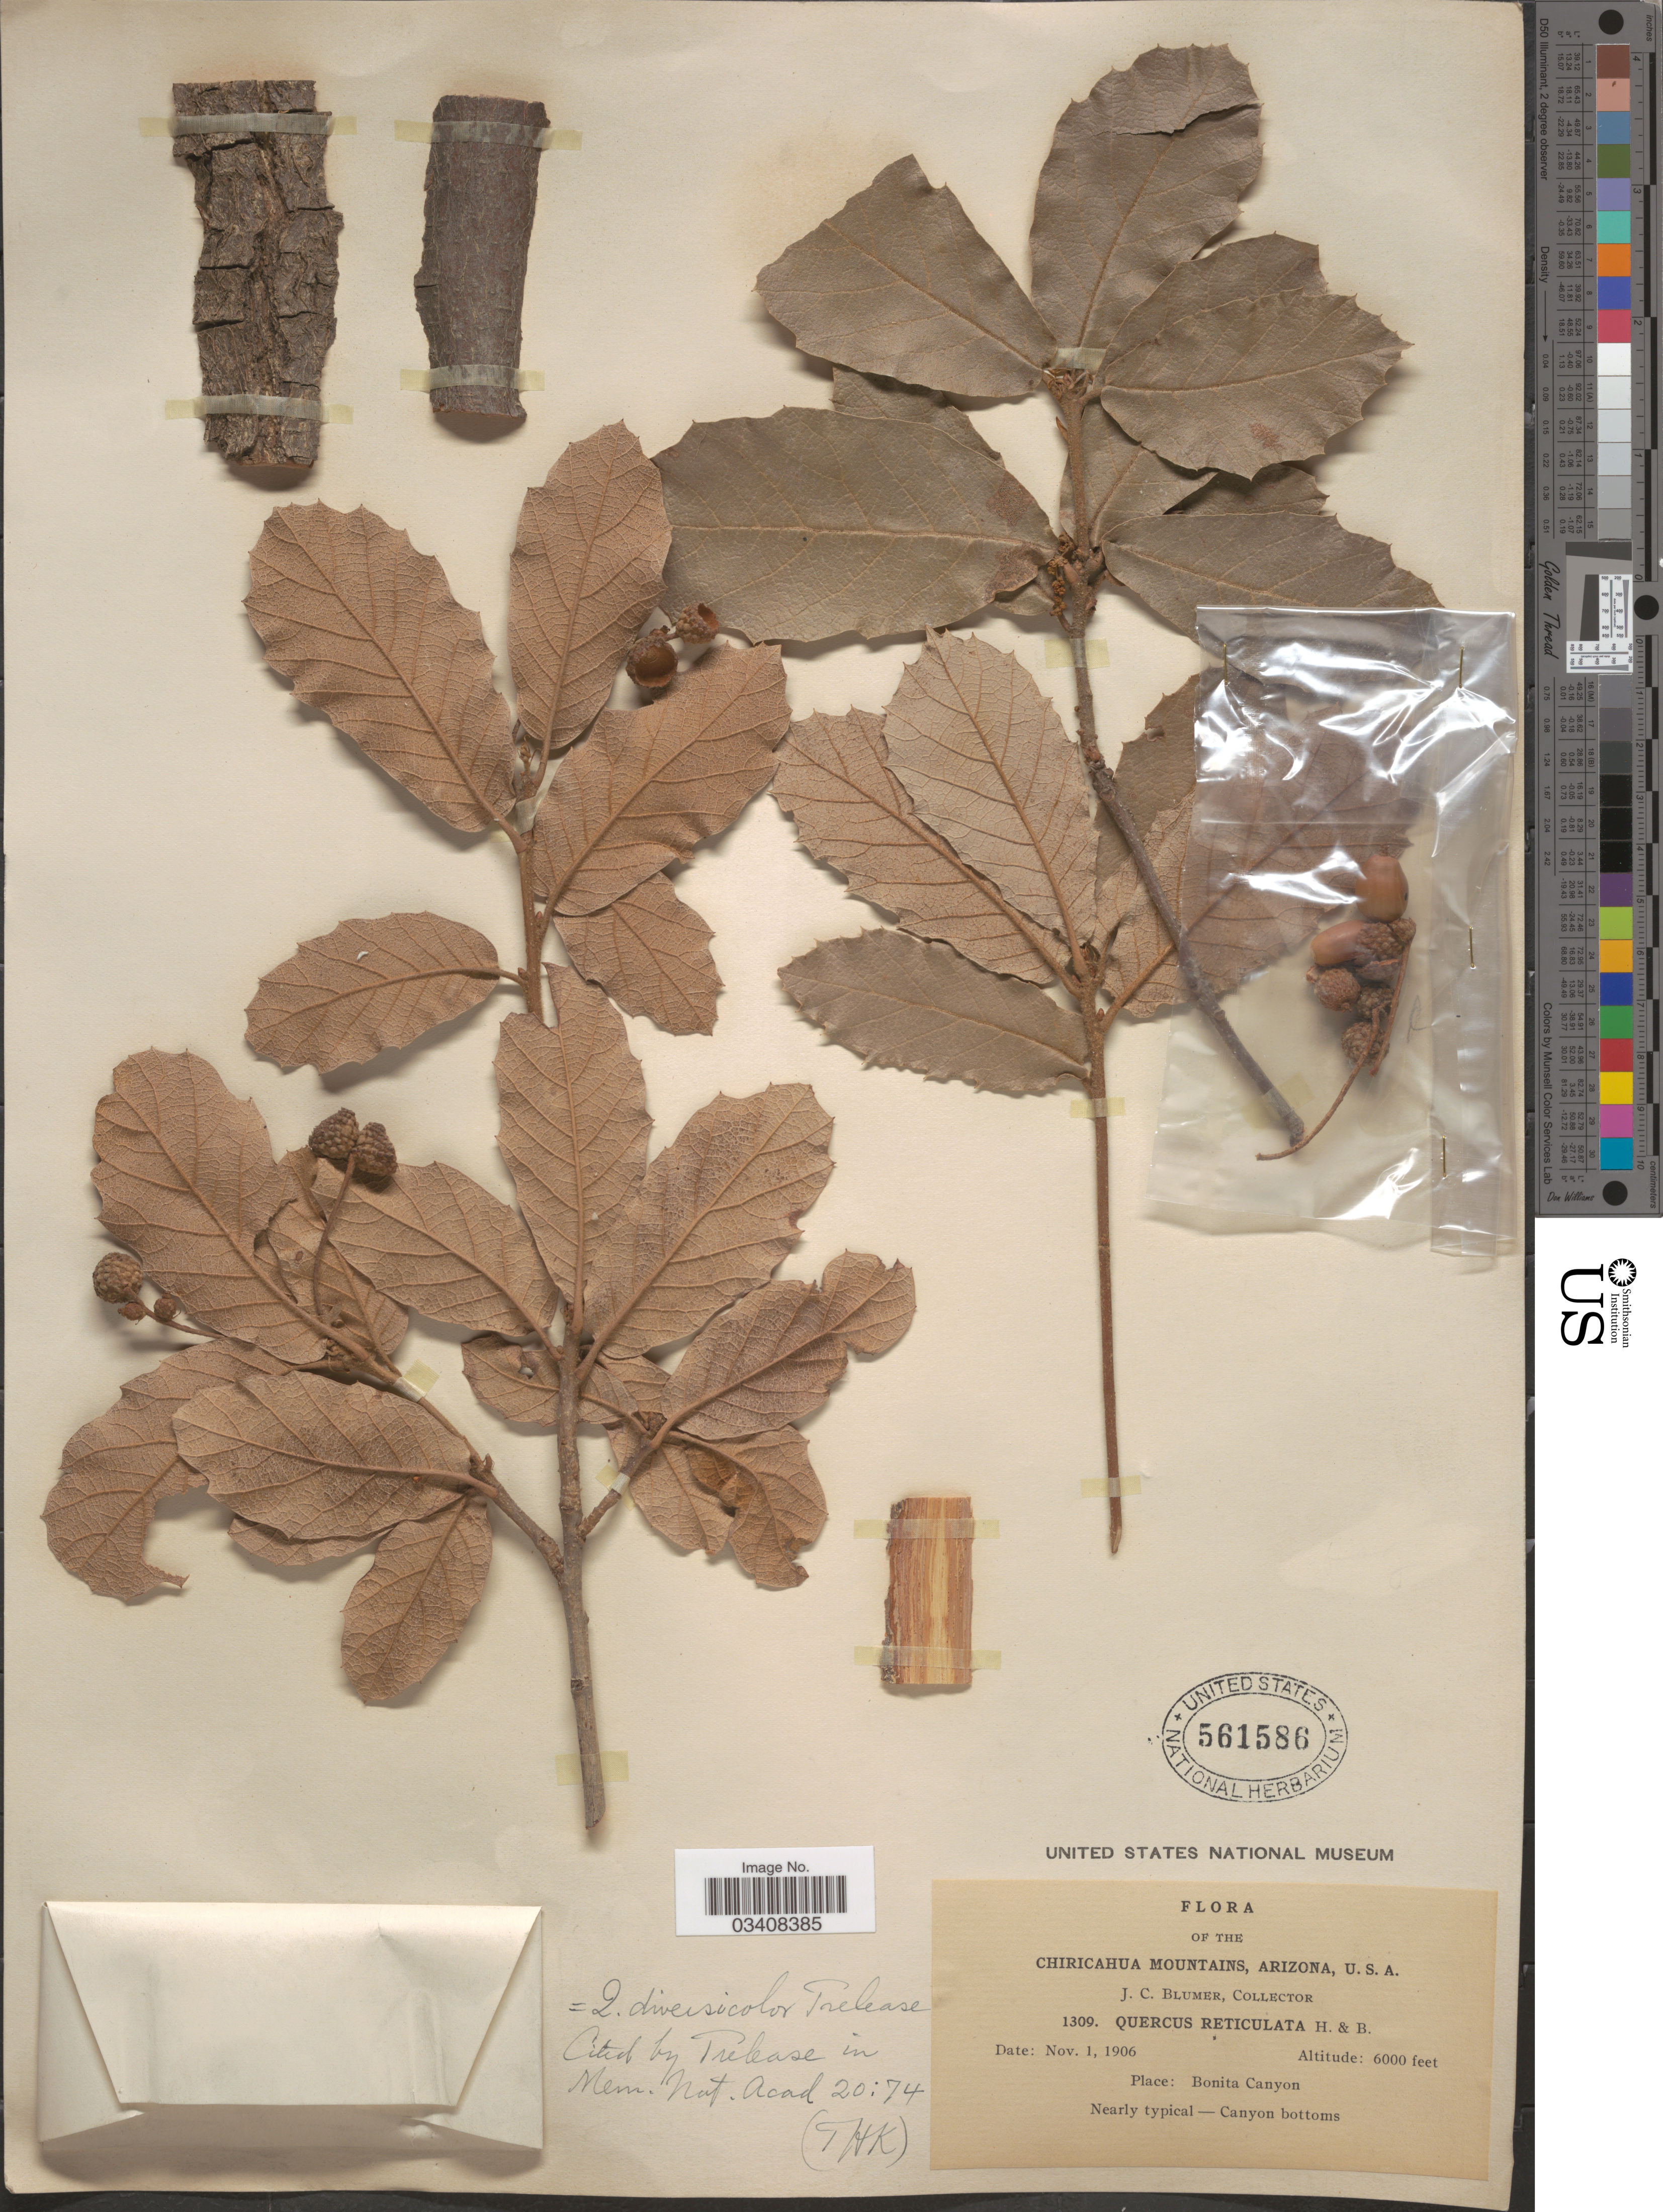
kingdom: Plantae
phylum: Tracheophyta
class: Magnoliopsida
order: Fagales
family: Fagaceae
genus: Quercus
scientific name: Quercus rugosa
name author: Née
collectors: J. C. Blumer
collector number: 1309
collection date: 1906-11-01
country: United States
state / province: Arizona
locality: Chirachua Mountains. Place: Bonita Canyon. Near typical - Canyon bottoms.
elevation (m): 1829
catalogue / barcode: US 561586